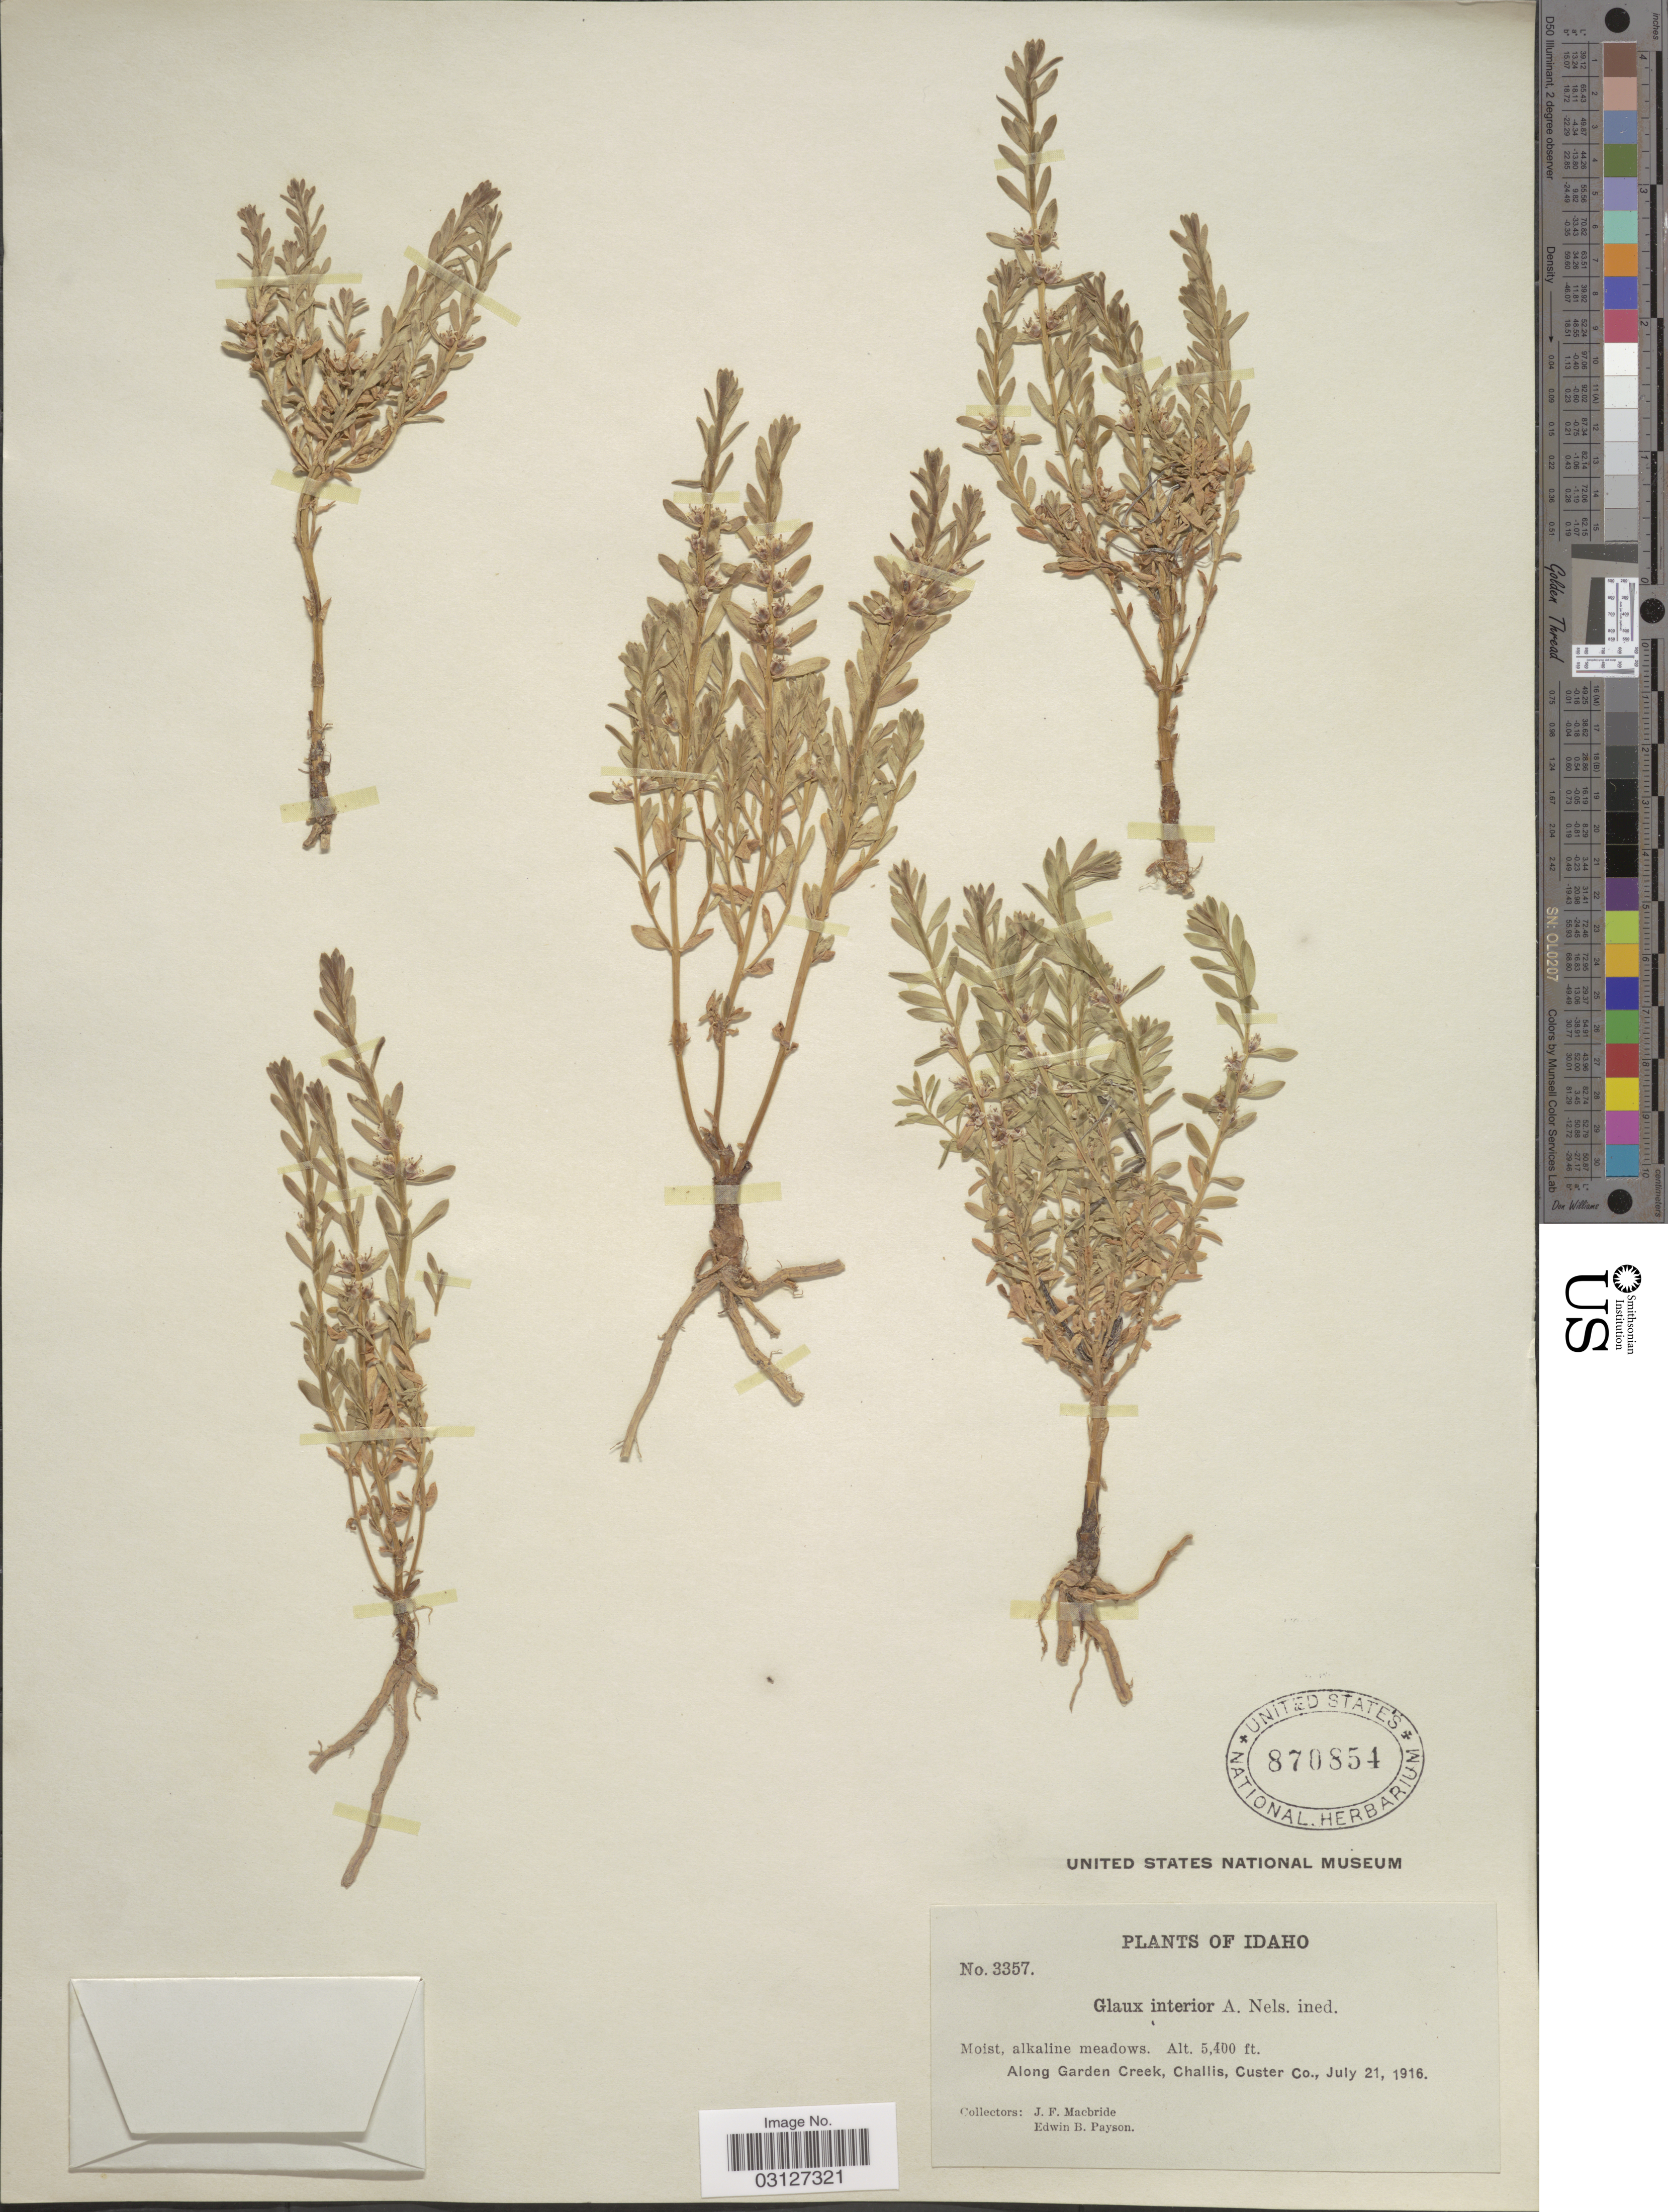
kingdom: Plantae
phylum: Tracheophyta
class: Magnoliopsida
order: Ericales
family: Primulaceae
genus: Glaux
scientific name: Glaux maritima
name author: L.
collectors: J. F. Macbride & E. B. Payson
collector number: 3357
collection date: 1916-07-21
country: United States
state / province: Idaho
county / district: Custer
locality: Along Garden Creek, Challis, Custer Co.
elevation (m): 1646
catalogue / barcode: US 870854